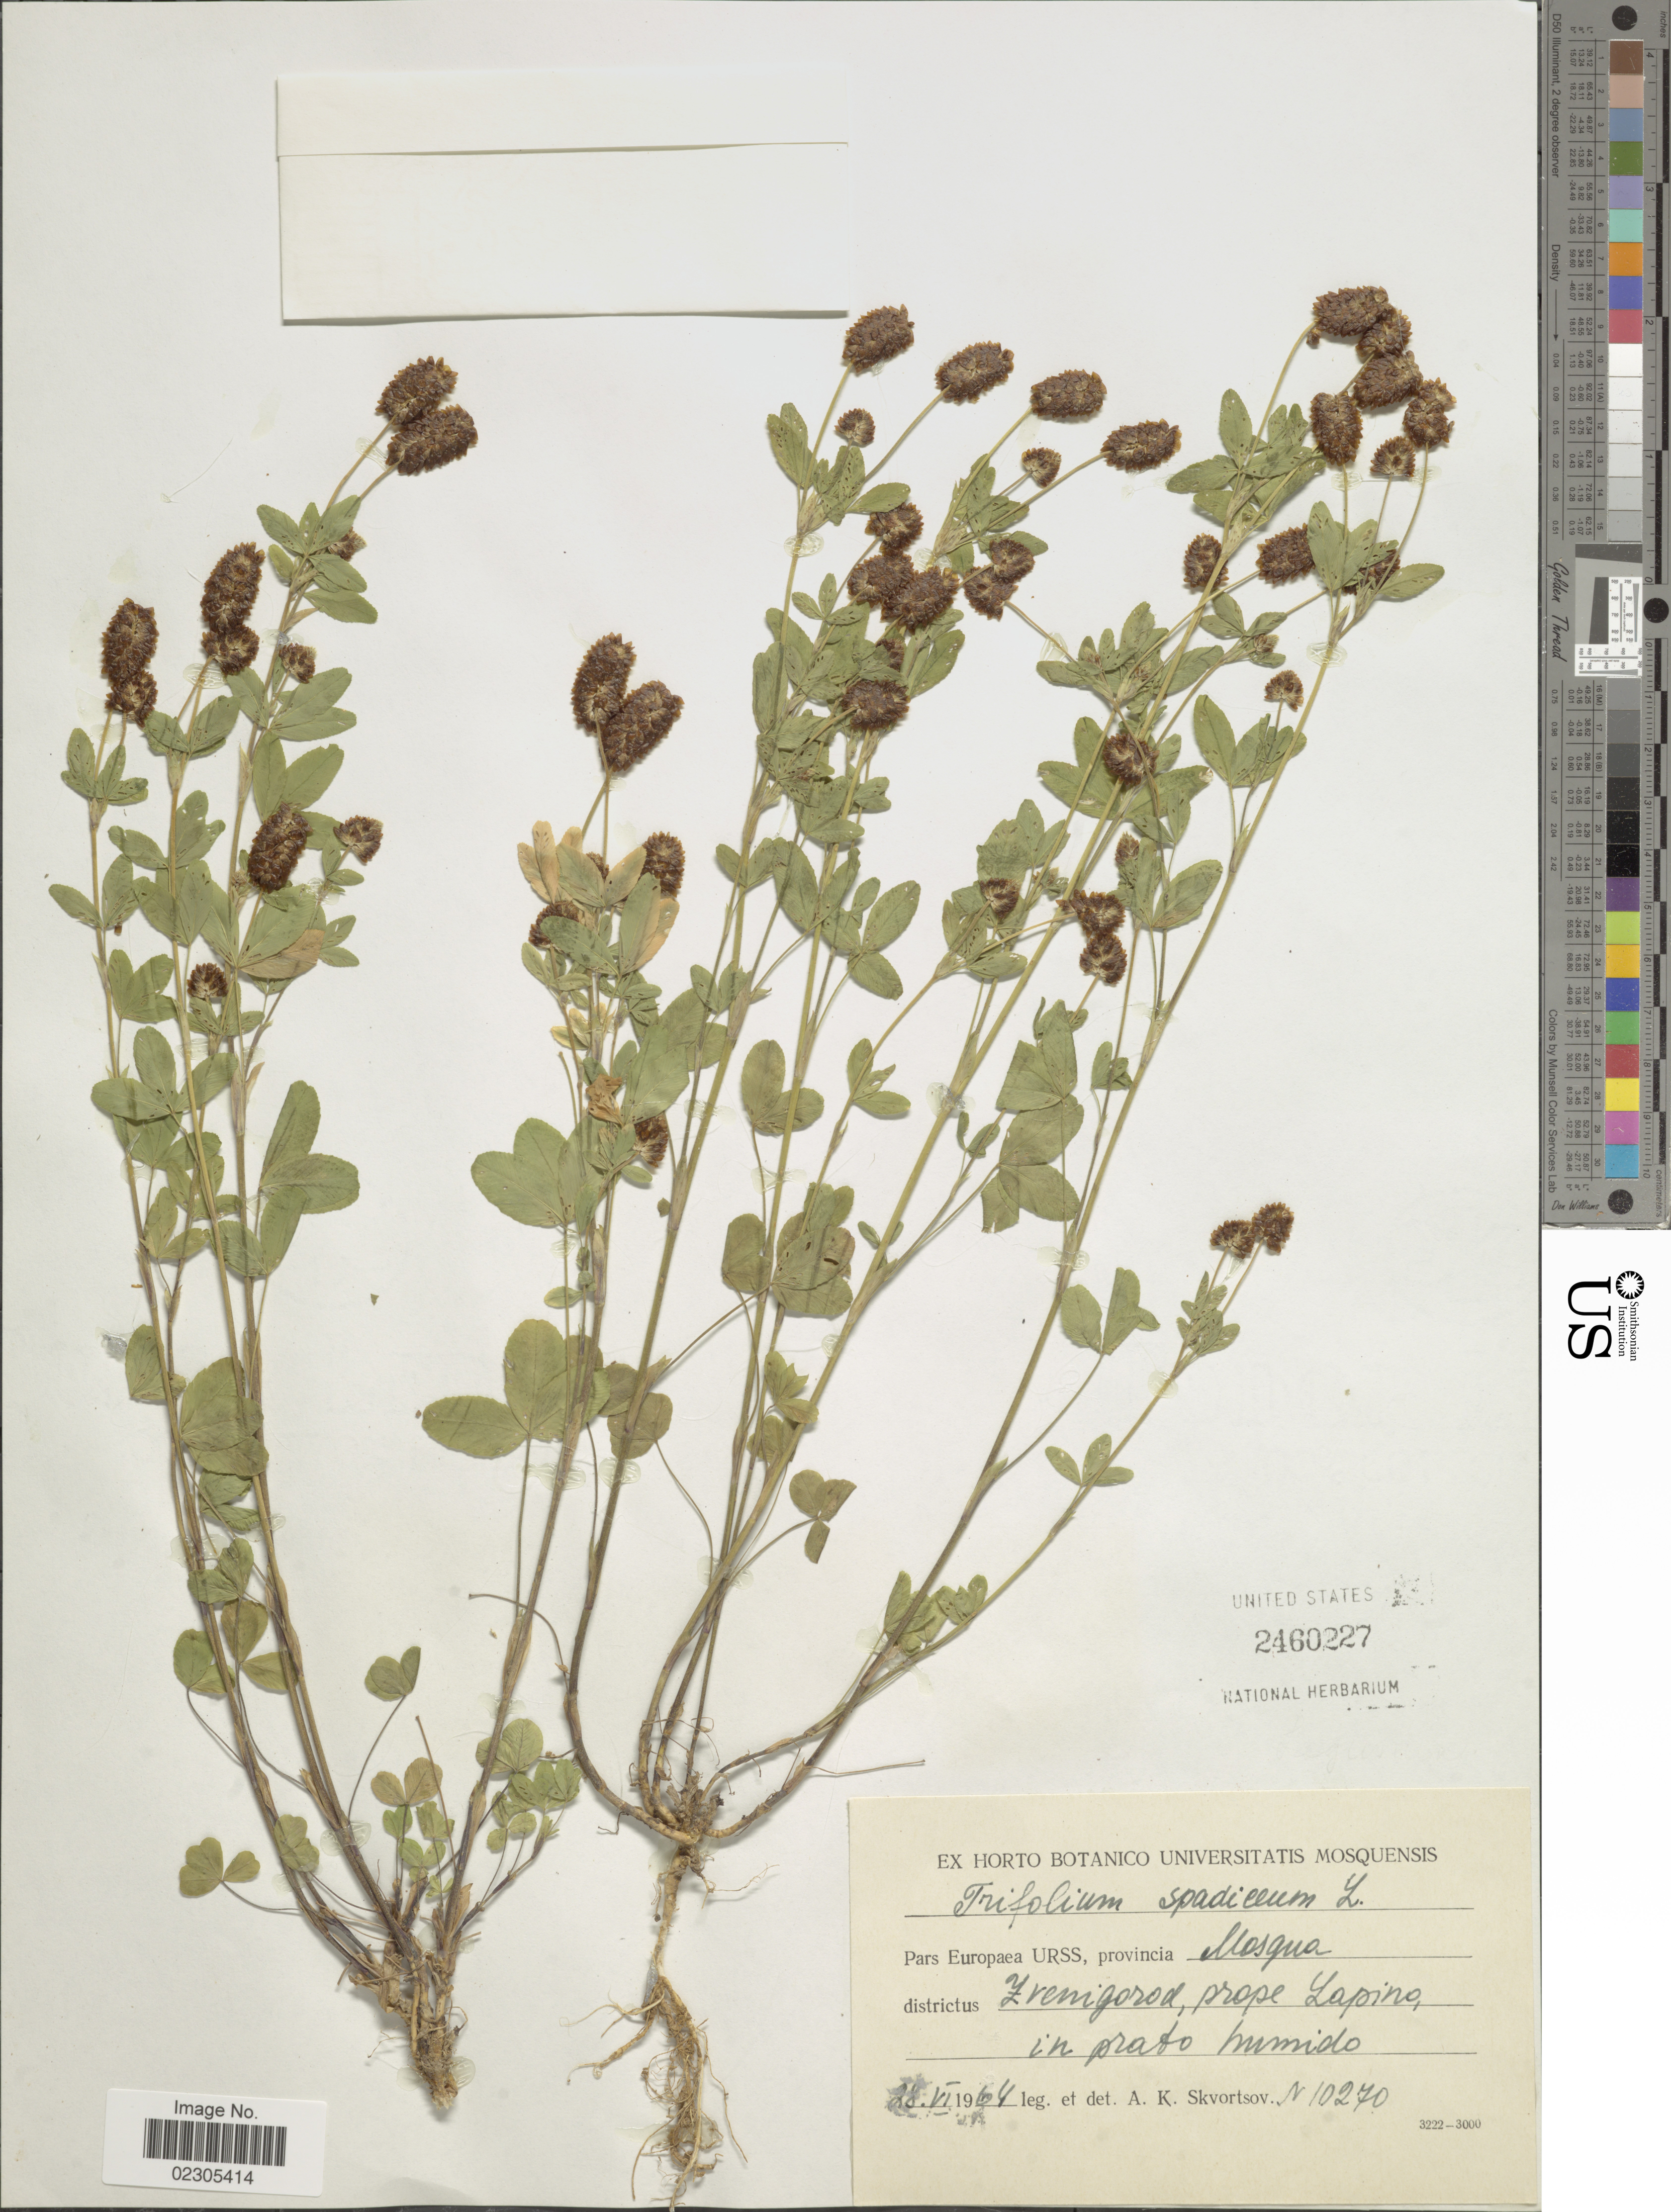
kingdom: Plantae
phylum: Tracheophyta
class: Magnoliopsida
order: Fabales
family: Fabaceae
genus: Trifolium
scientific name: Trifolium spadiceum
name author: L.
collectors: A. K. Skvortsov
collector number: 10270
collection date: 1964-06-28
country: Russian Federation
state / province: Moscow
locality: Pars Europaea URSS, provincia Mosqua, districtus Zremigorod, prope Lapino, in prato humido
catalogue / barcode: US 2460227